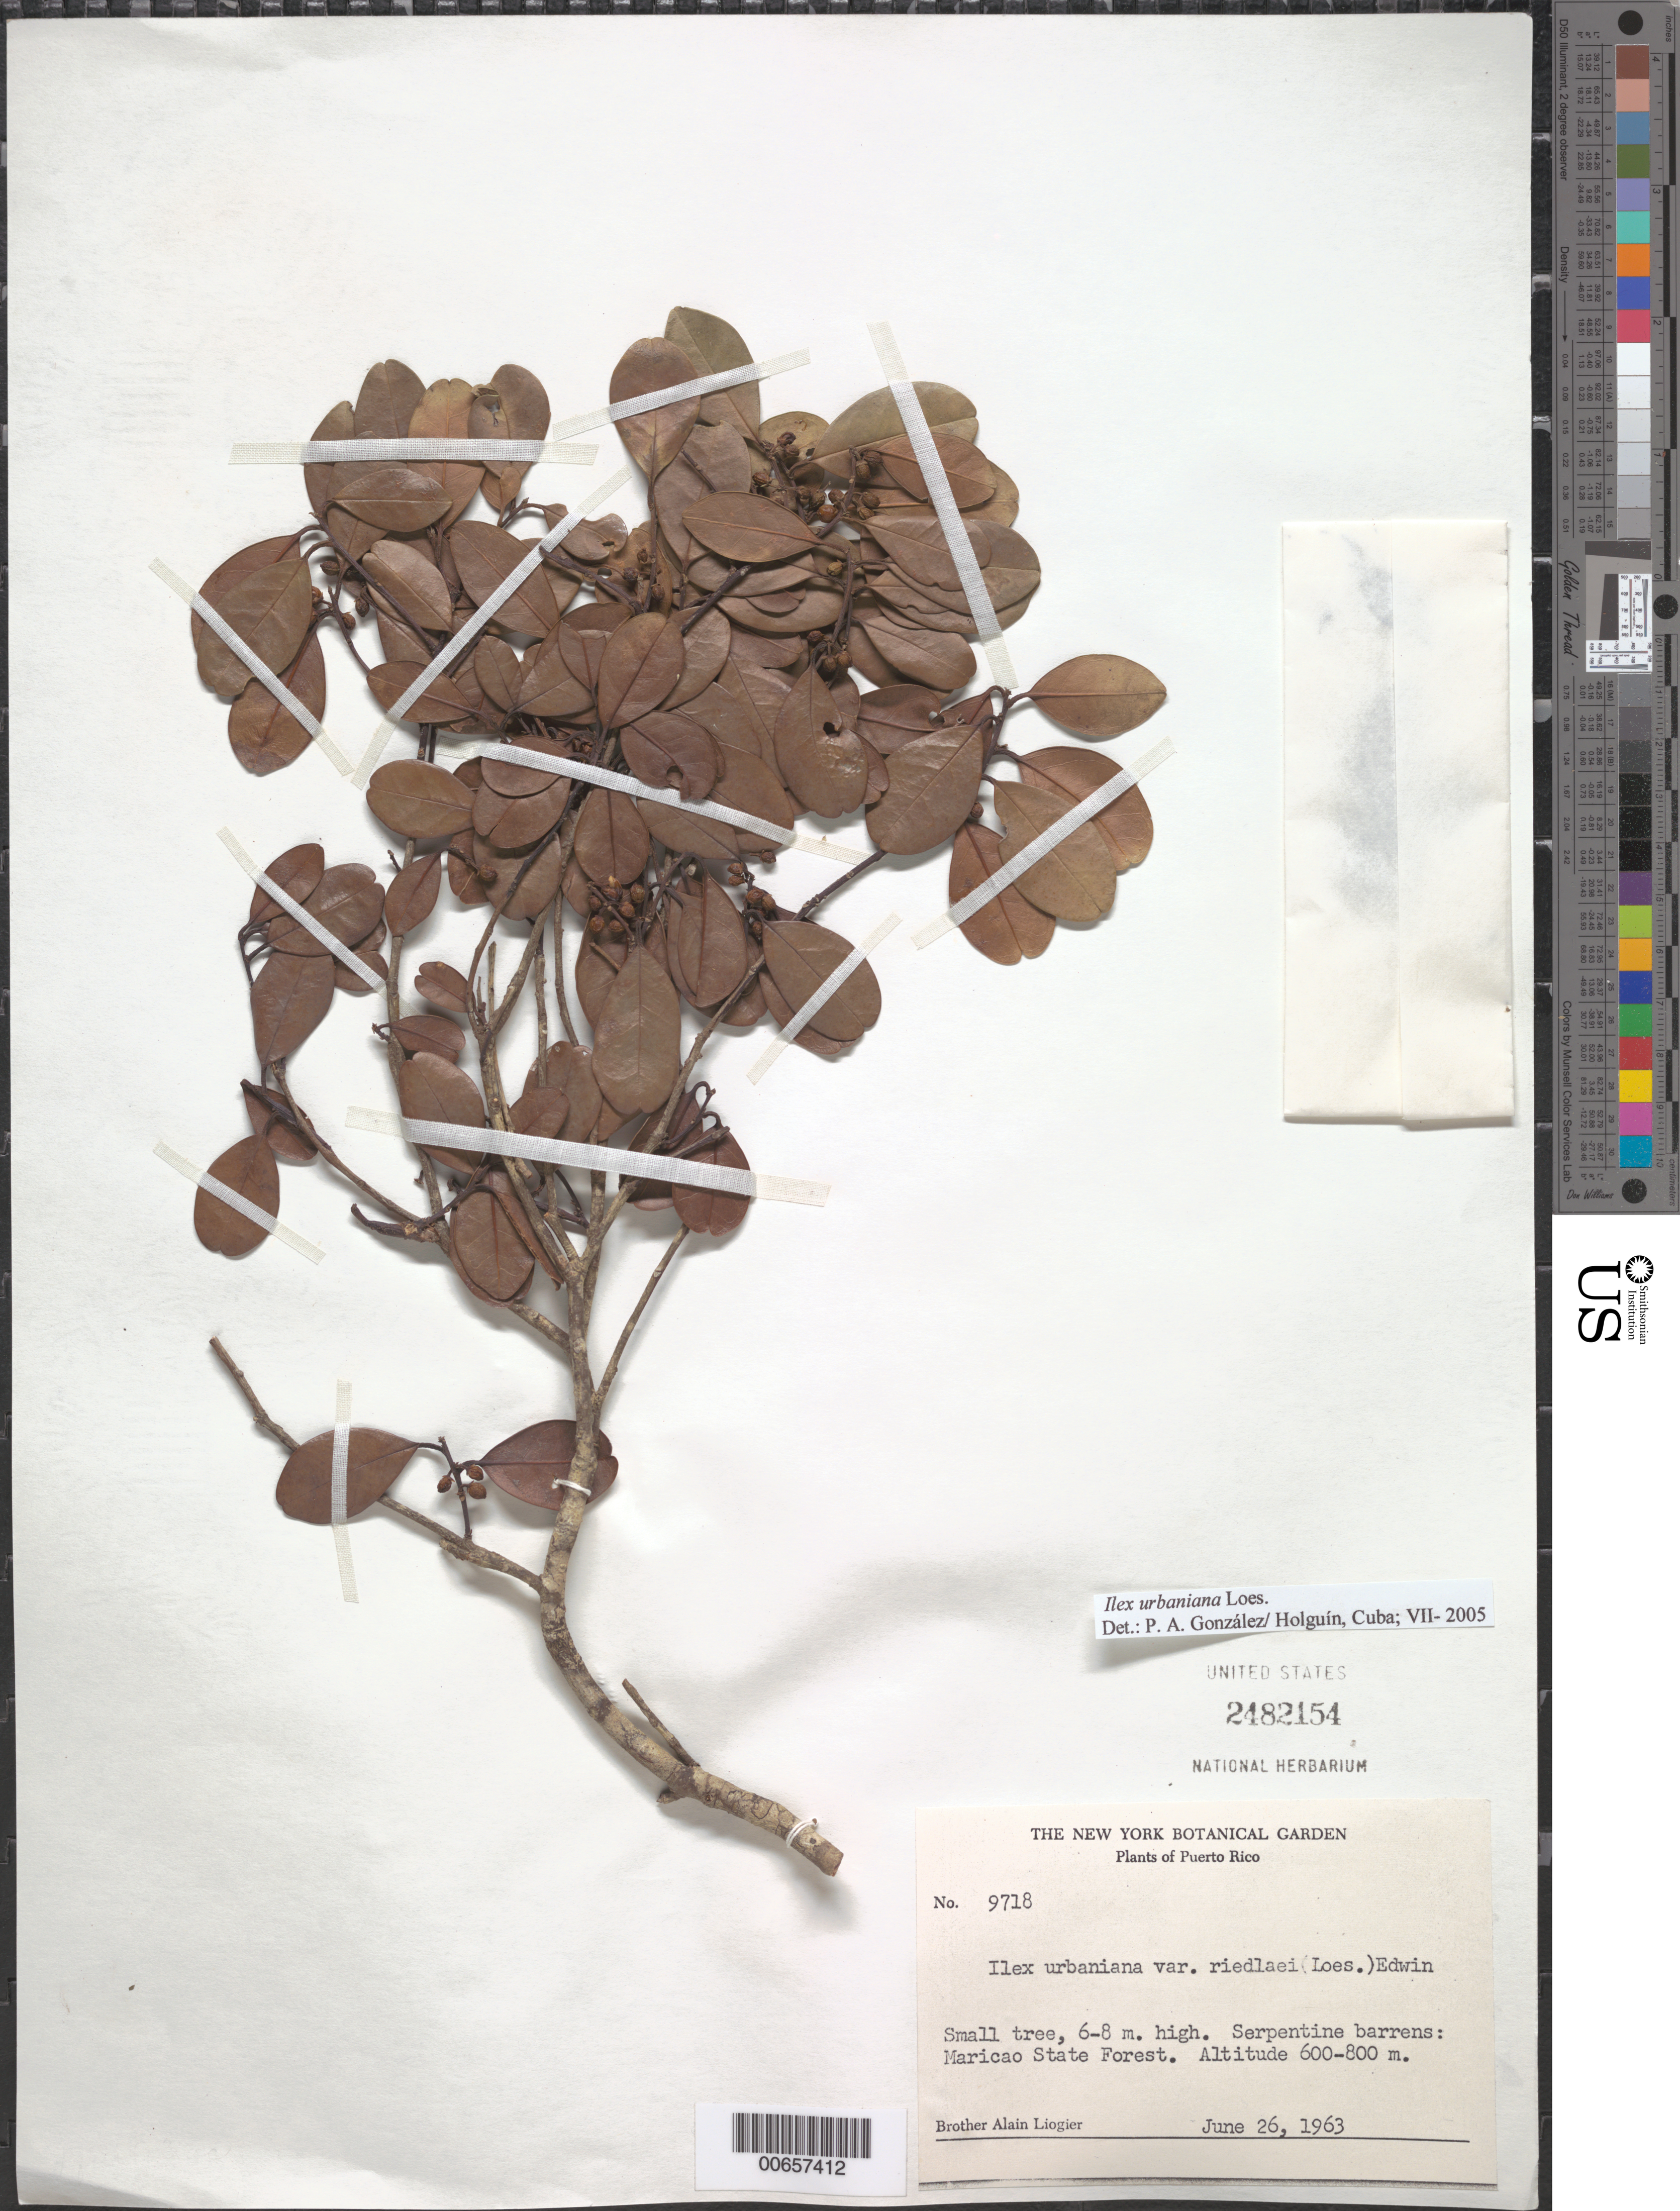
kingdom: Plantae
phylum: Tracheophyta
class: Magnoliopsida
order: Aquifoliales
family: Aquifoliaceae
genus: Ilex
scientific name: Ilex urbaniana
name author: Loes.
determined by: González, P. A.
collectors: A. H. Liogier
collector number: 9718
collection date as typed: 26 Jun 1963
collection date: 1963-06-26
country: Puerto Rico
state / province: Maricao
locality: Maricao State Forest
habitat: Serpentine barrens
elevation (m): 600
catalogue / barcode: US 2482154